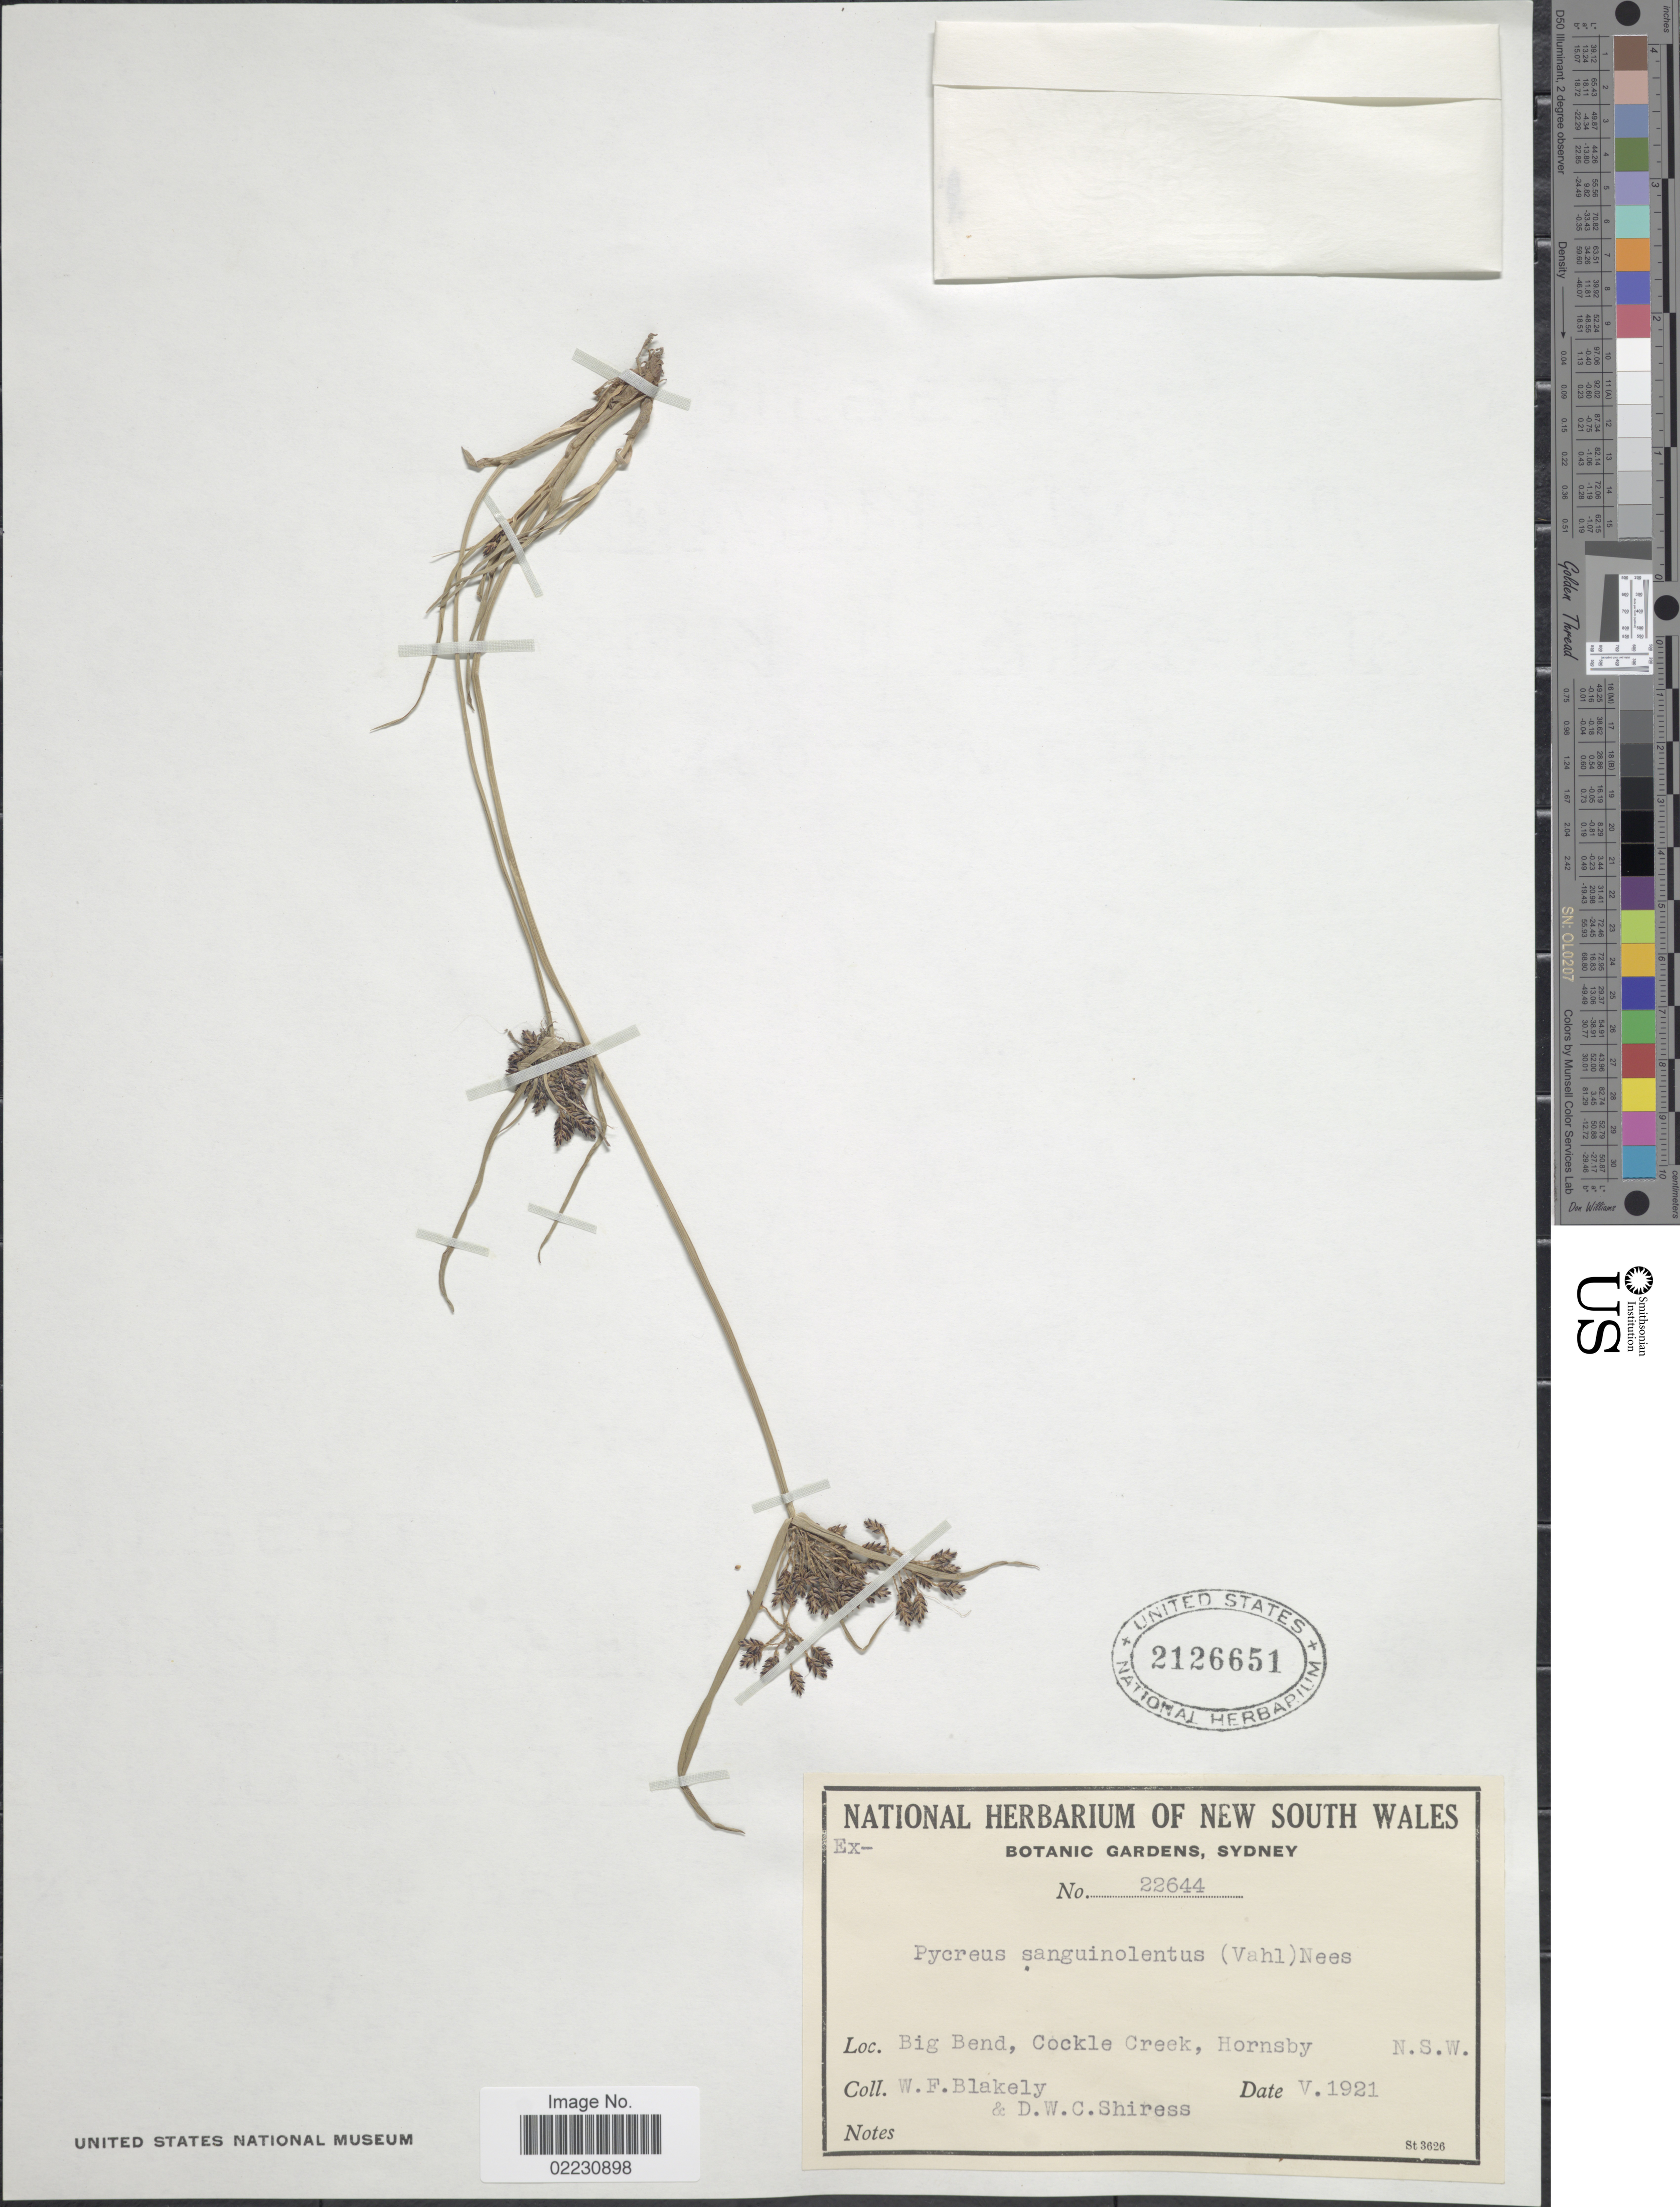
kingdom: Plantae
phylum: Tracheophyta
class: Liliopsida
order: Poales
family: Cyperaceae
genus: Cyperus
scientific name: Cyperus sanguinolentus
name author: Vahl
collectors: W. Blakely & D. Shiress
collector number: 22644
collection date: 1921-05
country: Australia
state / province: New South Wales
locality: Big Bend, Cockle Creek, Hornsby, N.S.W.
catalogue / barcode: US 2126651